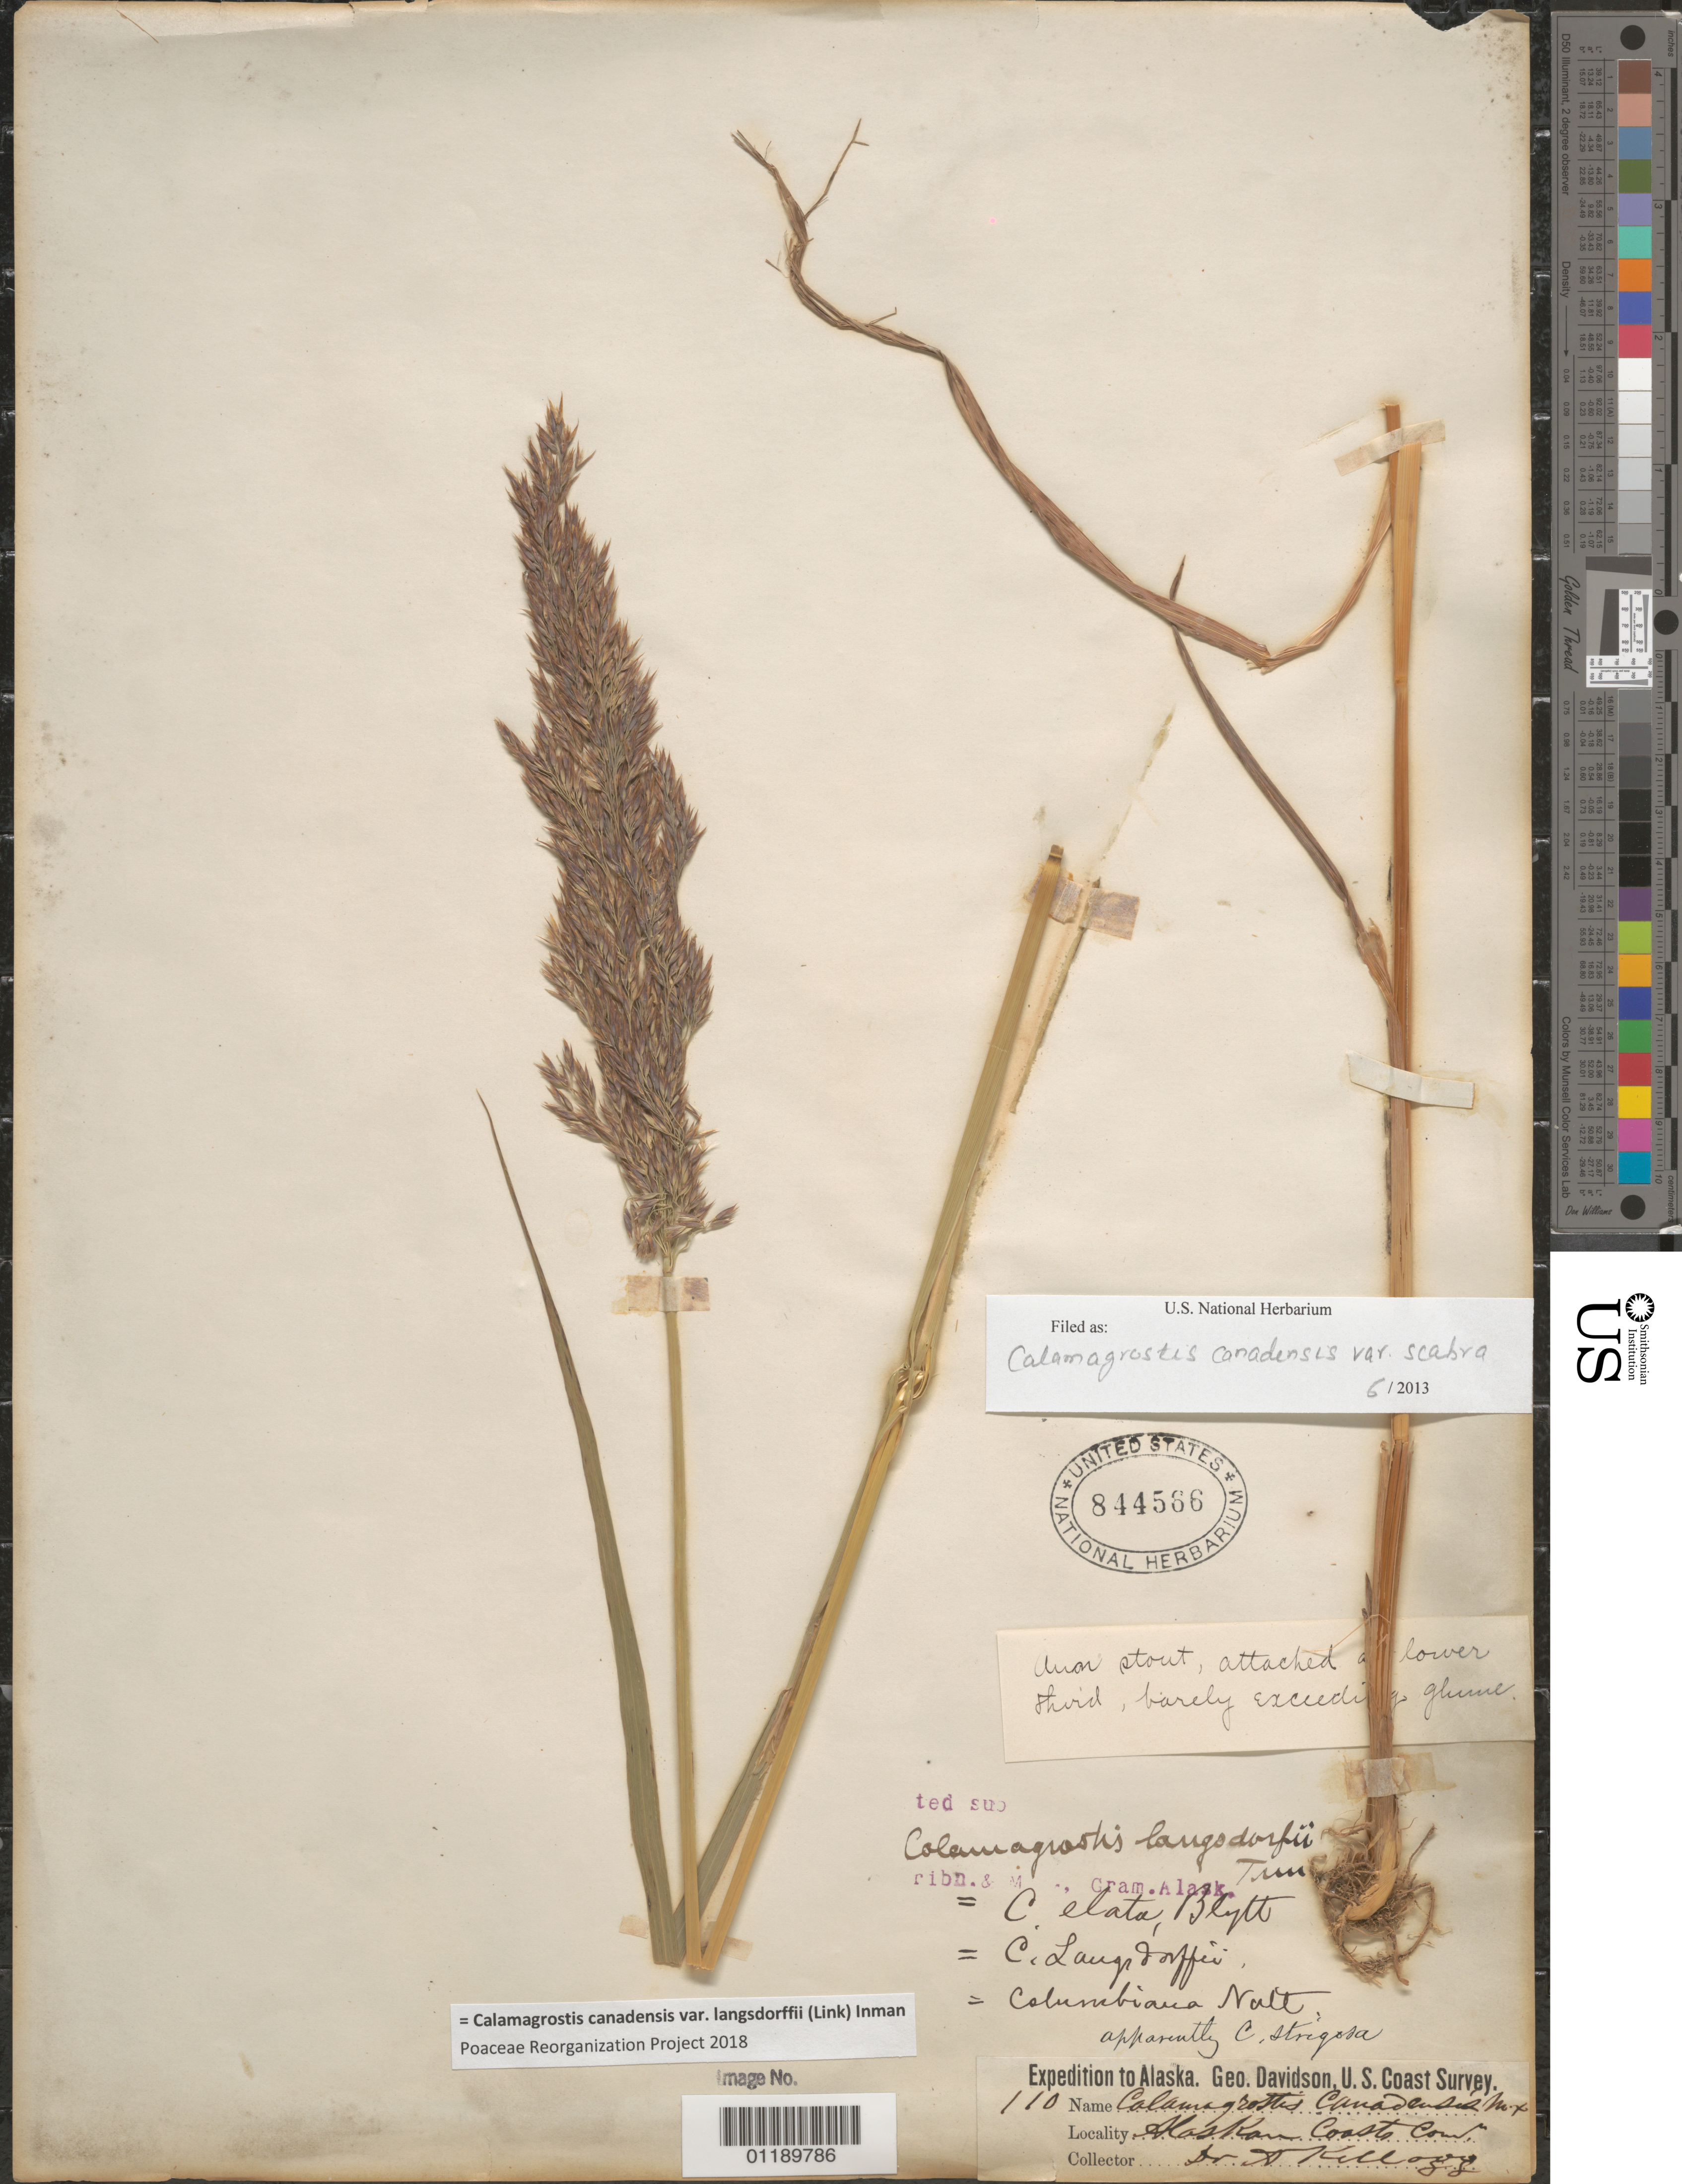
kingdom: Plantae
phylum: Tracheophyta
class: Liliopsida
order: Poales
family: Poaceae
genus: Calamagrostis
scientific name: Calamagrostis canadensis var. langsdorffii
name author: (Link) Inman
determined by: Poaceae Reorganization Project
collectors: A. Kellogg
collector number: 110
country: United States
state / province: Alaska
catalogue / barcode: US 844566